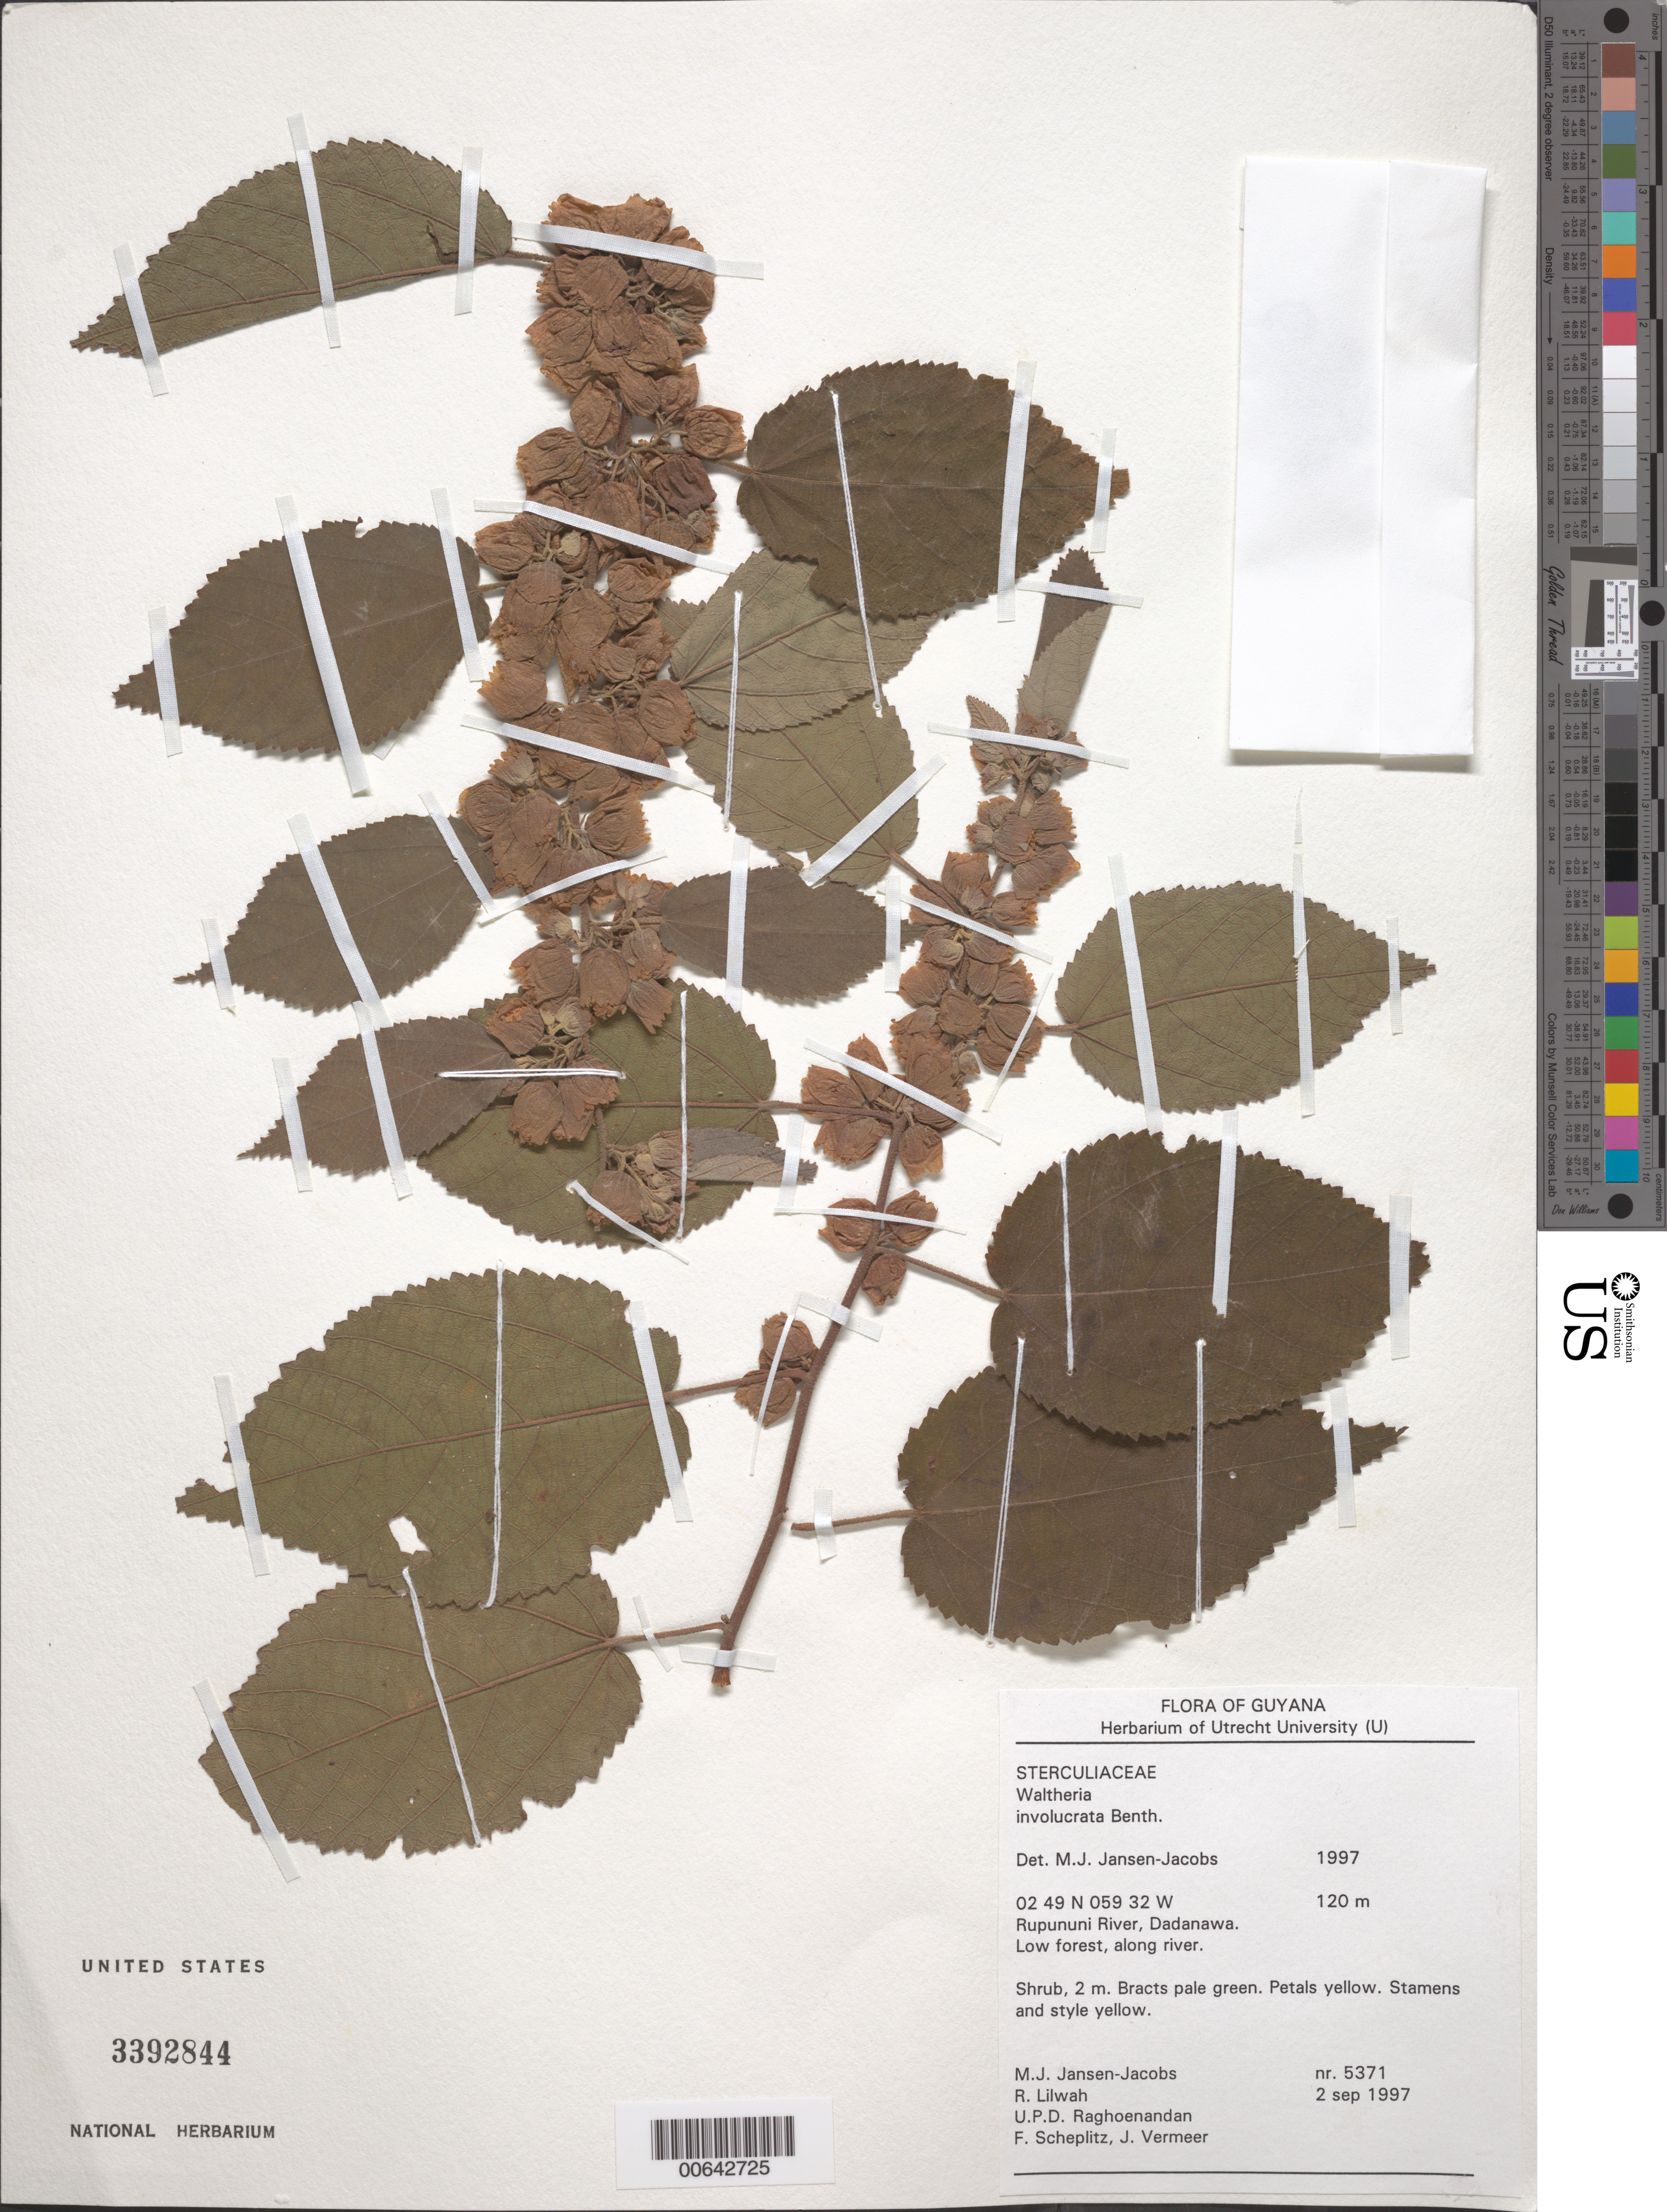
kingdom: Plantae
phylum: Tracheophyta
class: Magnoliopsida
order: Malvales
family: Malvaceae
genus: Waltheria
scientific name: Waltheria involucrata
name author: Benth.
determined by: Jansen-Jacobs, M. J., (U), Nationaal Herbarium Nederland, Utrecht University branch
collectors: M. J. Jansen-Jacobs, R. Lilwah, U. Raghoenandan, F. Scheplitz & J. Vermeer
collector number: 5371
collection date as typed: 2-Sep-97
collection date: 1997-09-02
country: Guyana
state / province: U. Takutu-U. Essequibo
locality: S. Rupununi savanna, Takutu and Miliawau Rivers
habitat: Low forest along river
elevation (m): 160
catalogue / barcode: US 3392844